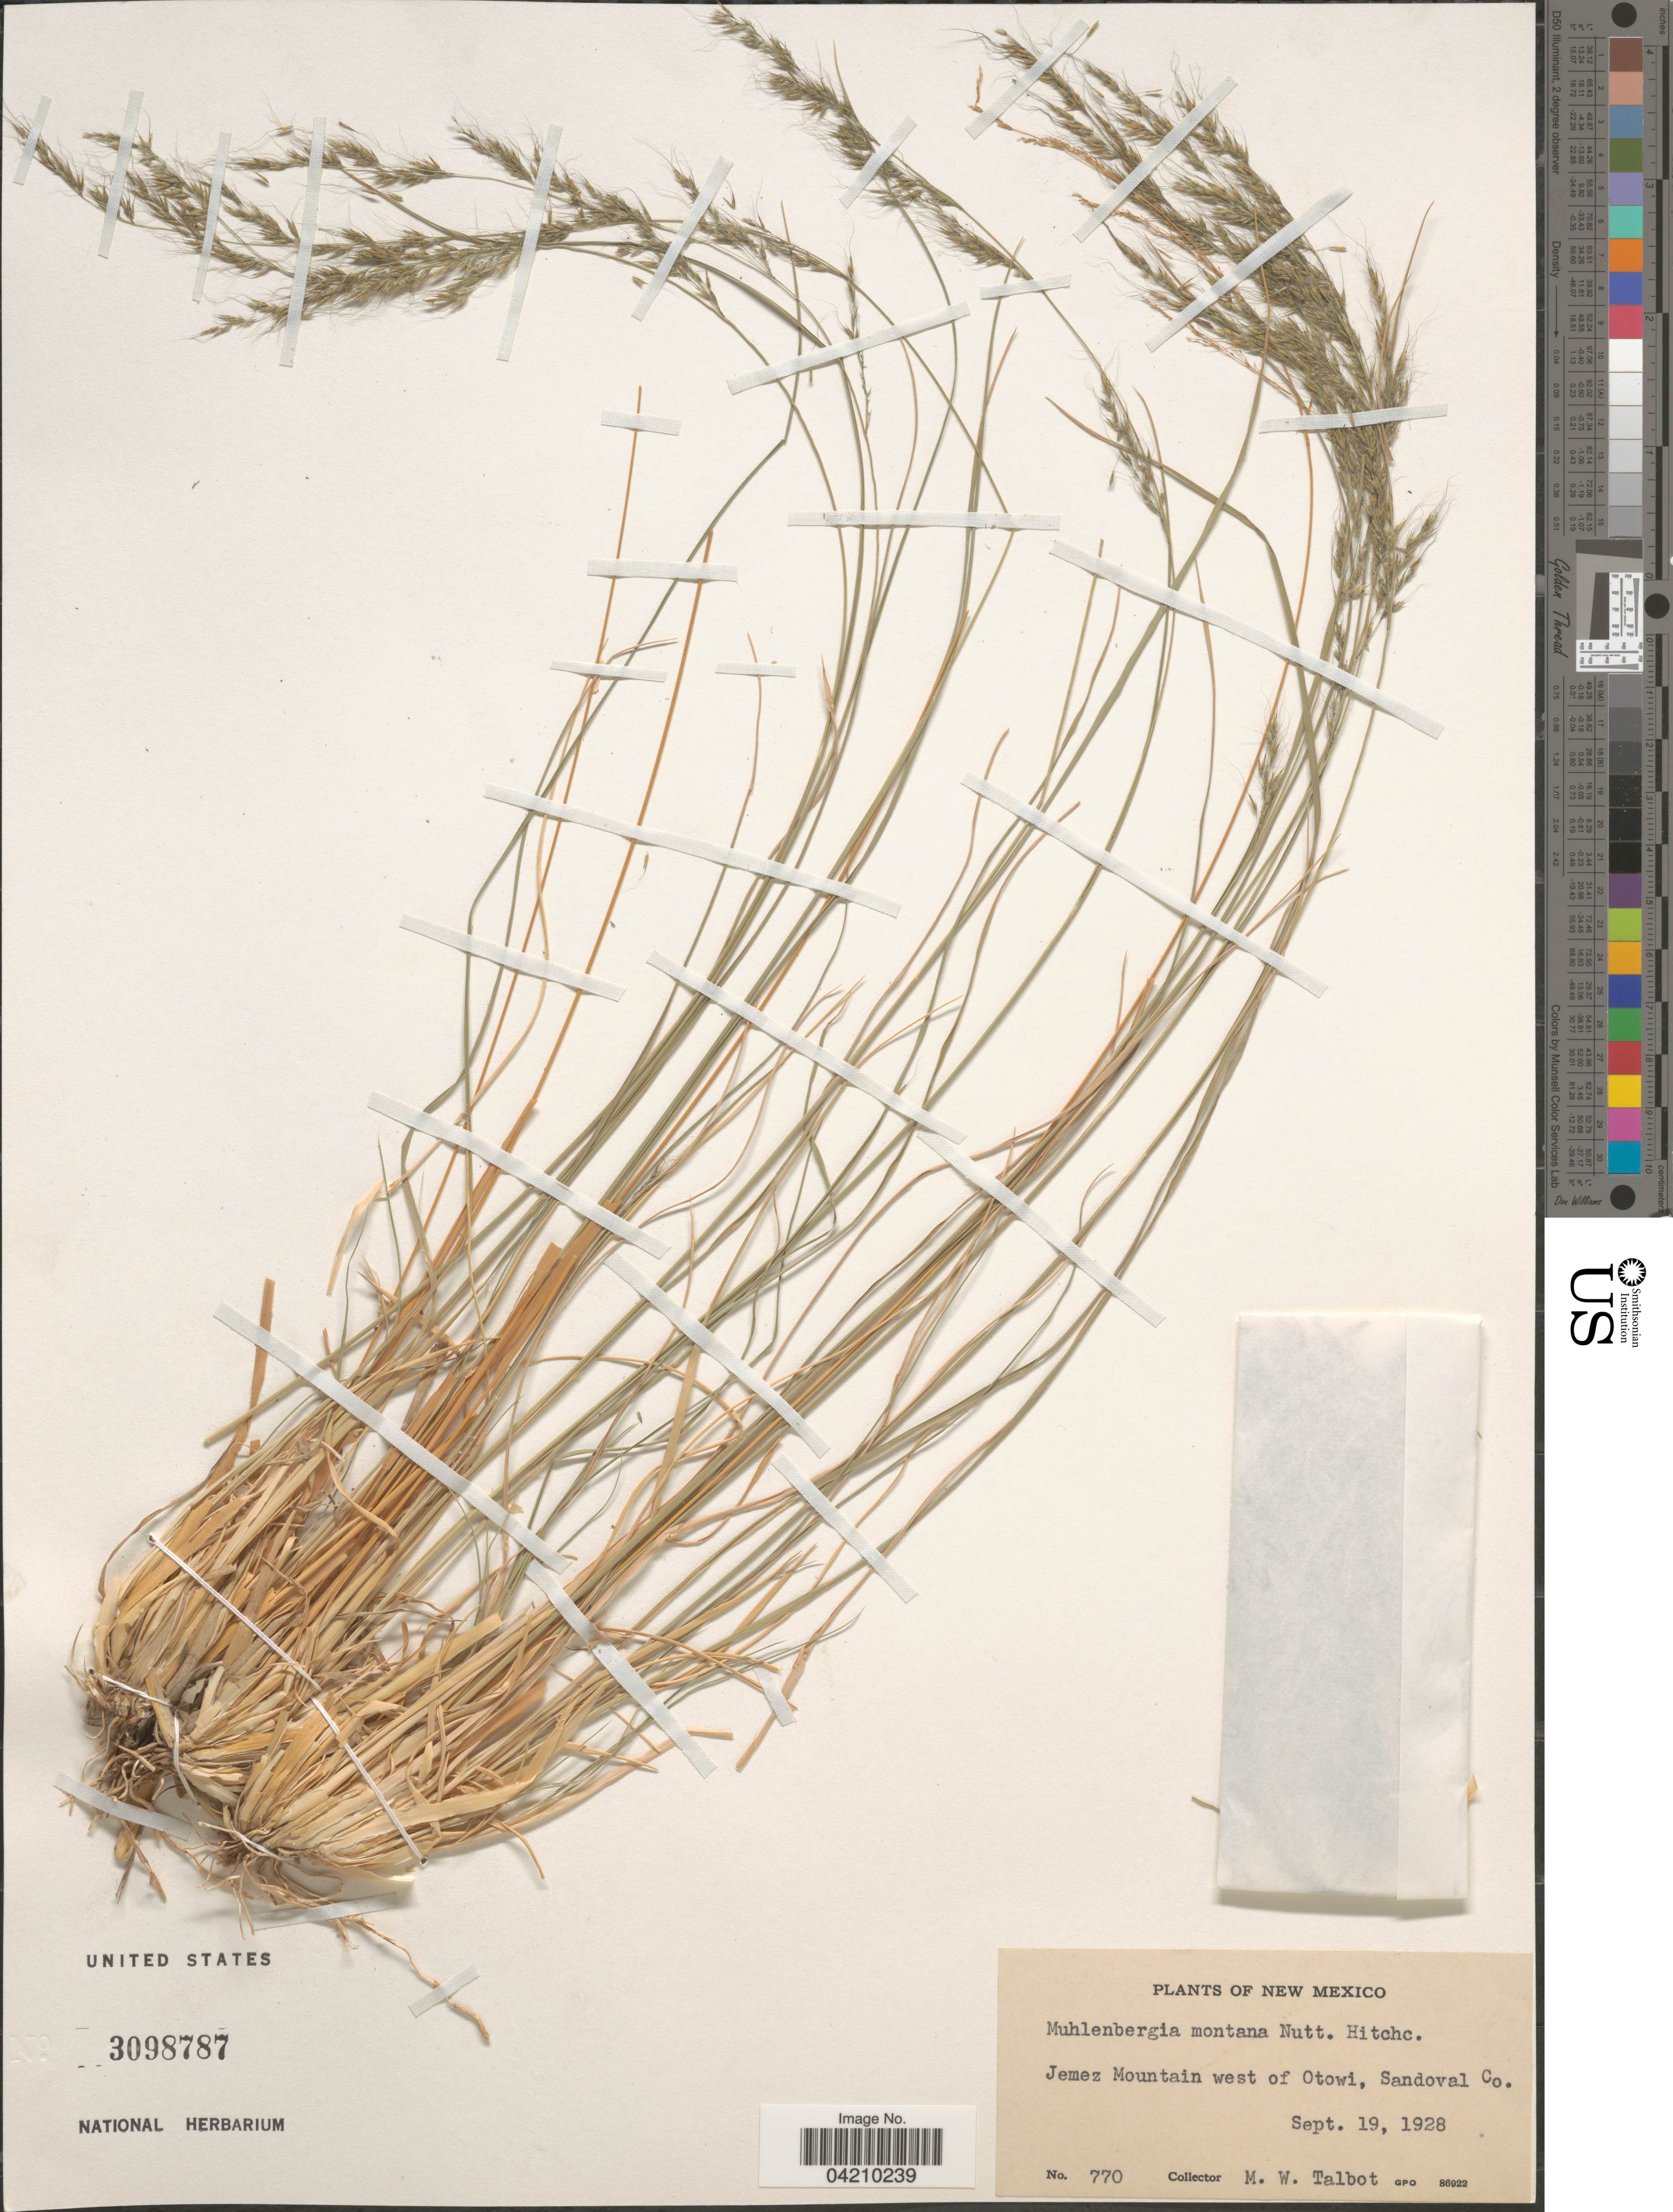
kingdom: Plantae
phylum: Tracheophyta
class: Liliopsida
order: Poales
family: Poaceae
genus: Muhlenbergia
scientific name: Muhlenbergia montana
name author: (Nutt.) Hitchc.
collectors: M. Talbot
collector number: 770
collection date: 1928-09-19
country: United States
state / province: New Mexico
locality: Jemez Mountain west of Otowi, Sandoval Co.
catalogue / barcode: US 3098787